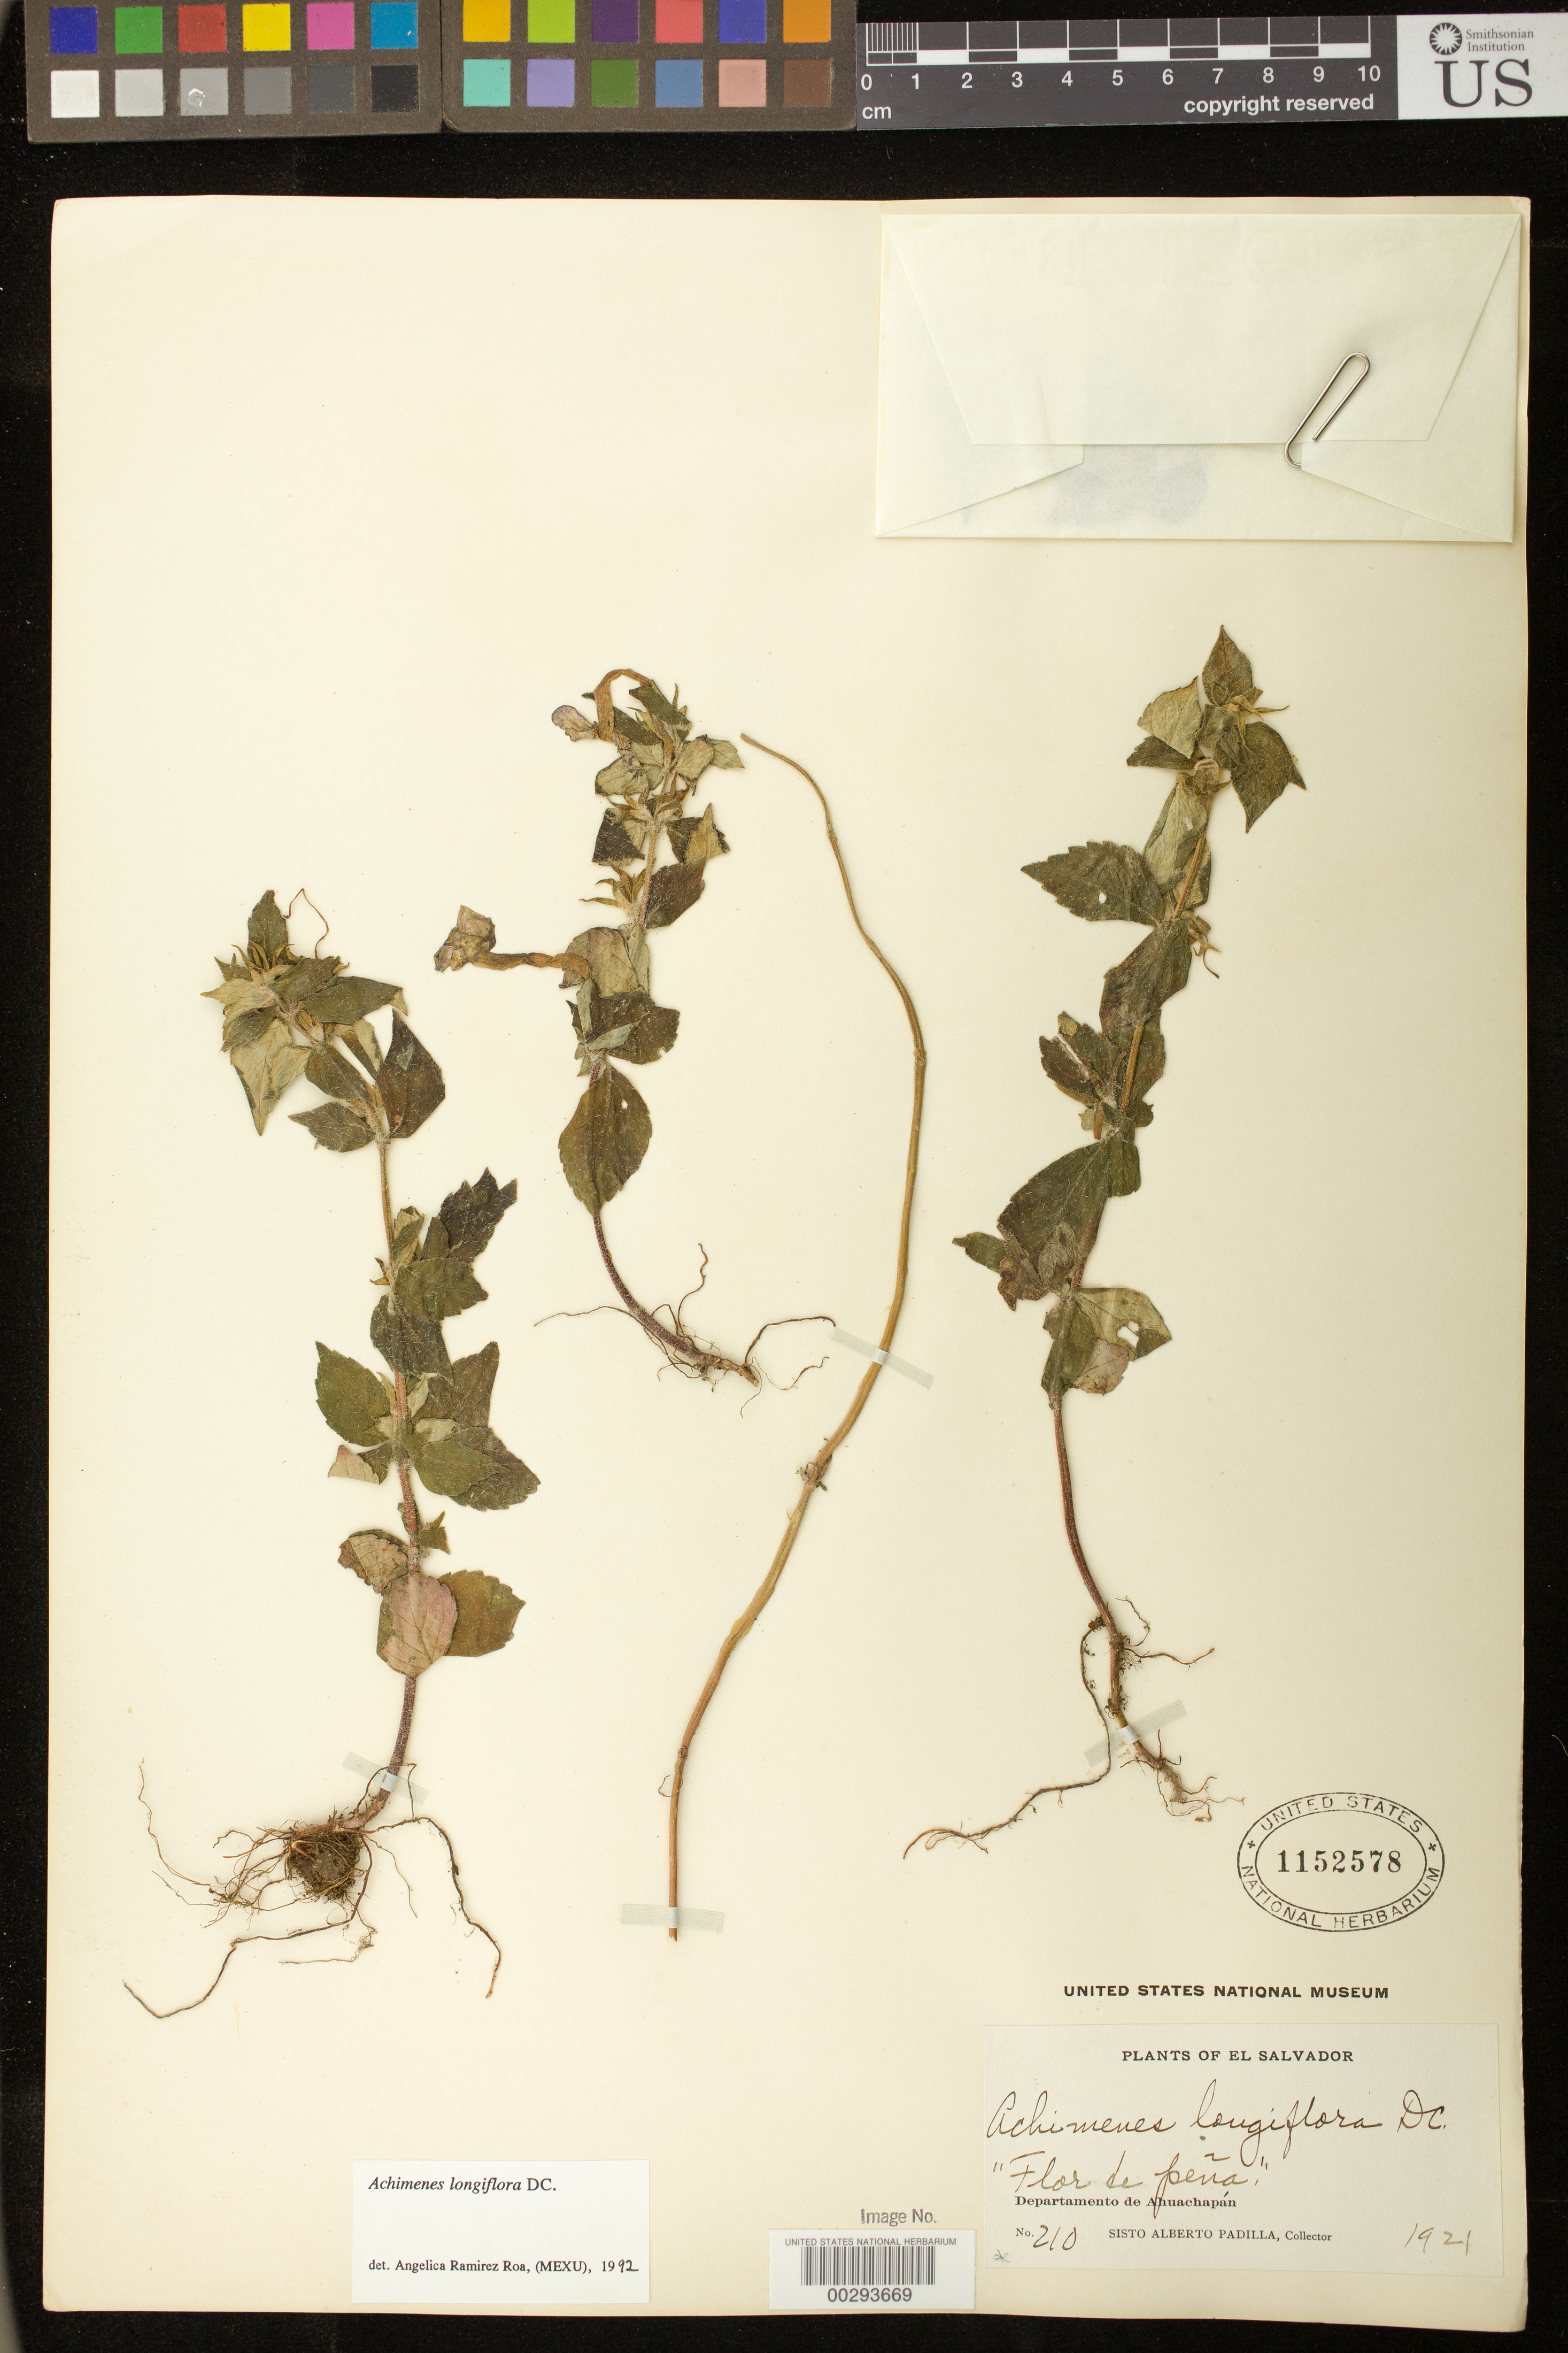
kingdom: Plantae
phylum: Tracheophyta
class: Magnoliopsida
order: Lamiales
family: Gesneriaceae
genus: Achimenes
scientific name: Achimenes longiflora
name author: DC.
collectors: S. A. Padilla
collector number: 210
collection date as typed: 1921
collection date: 1921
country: El Salvador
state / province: Ahuachapán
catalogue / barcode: US 1152578